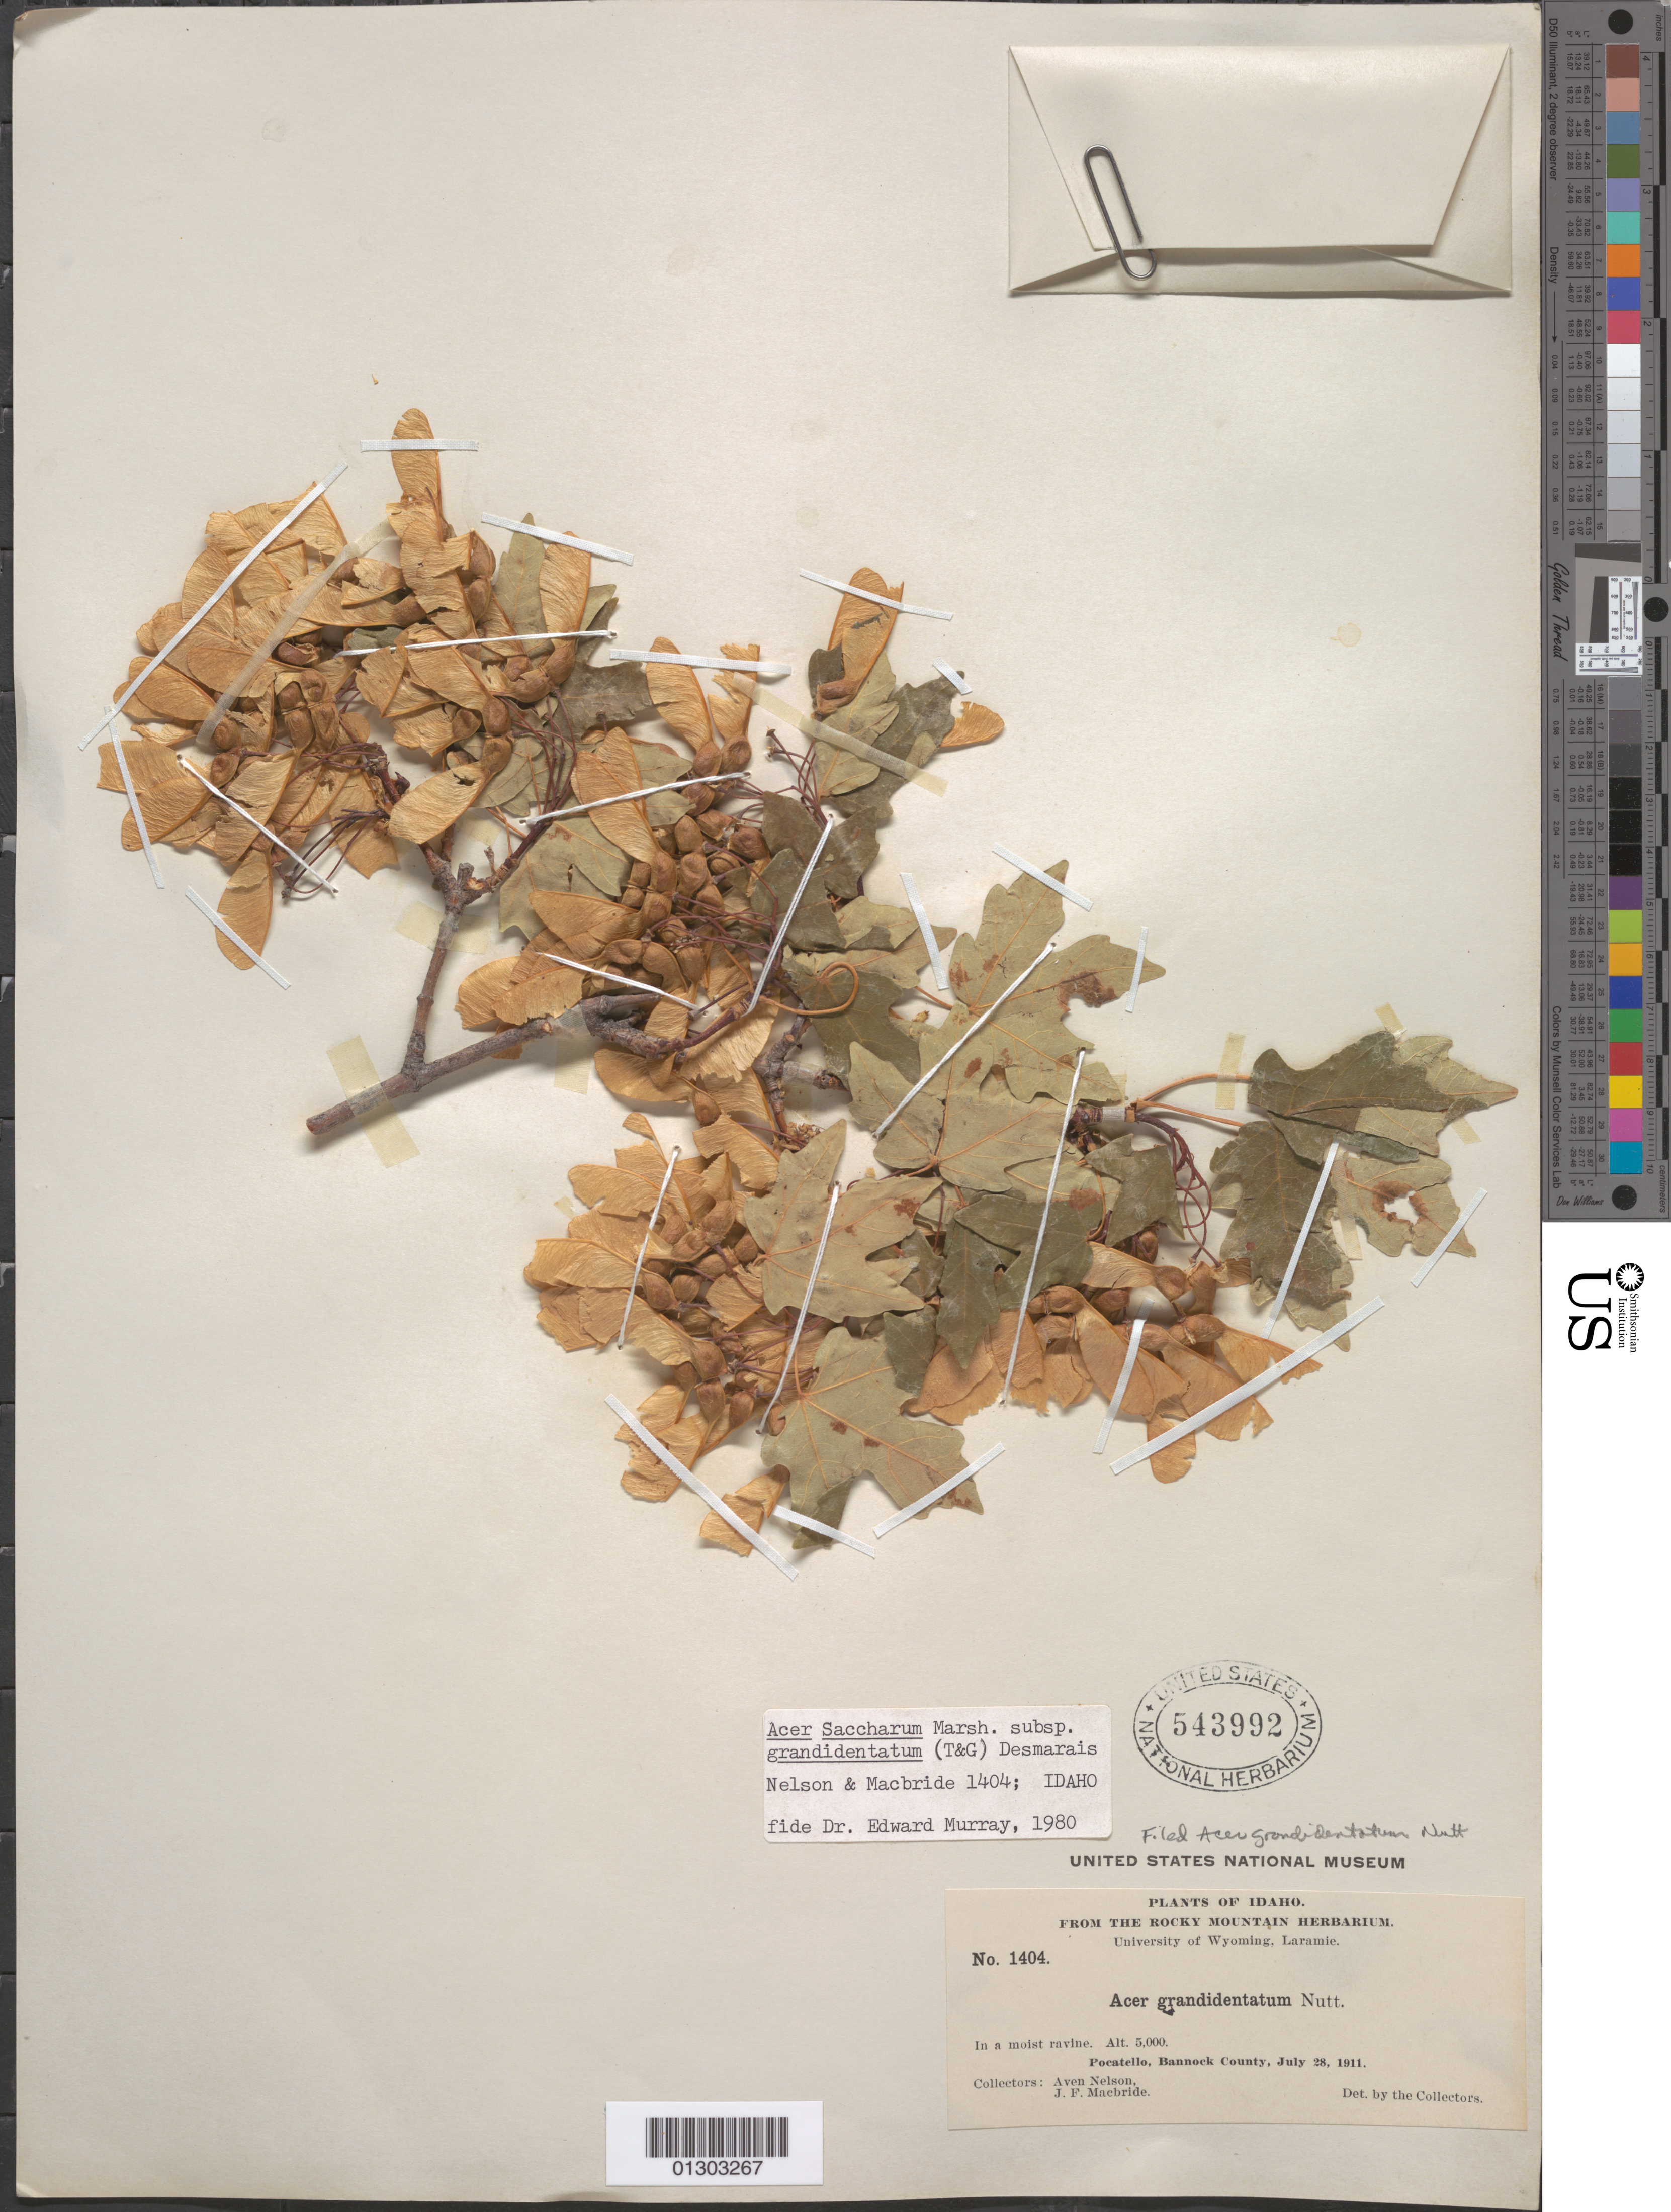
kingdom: Plantae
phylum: Tracheophyta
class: Magnoliopsida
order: Sapindales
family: Sapindaceae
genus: Acer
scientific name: Acer grandidentatum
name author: Nutt.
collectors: A. Nelson & J. F. Macbride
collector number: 1404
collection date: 1911-07-28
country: United States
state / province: Idaho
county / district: Bannock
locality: Bannock County, Pocatello.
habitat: In moist ravine.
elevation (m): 1524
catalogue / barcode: US 543992